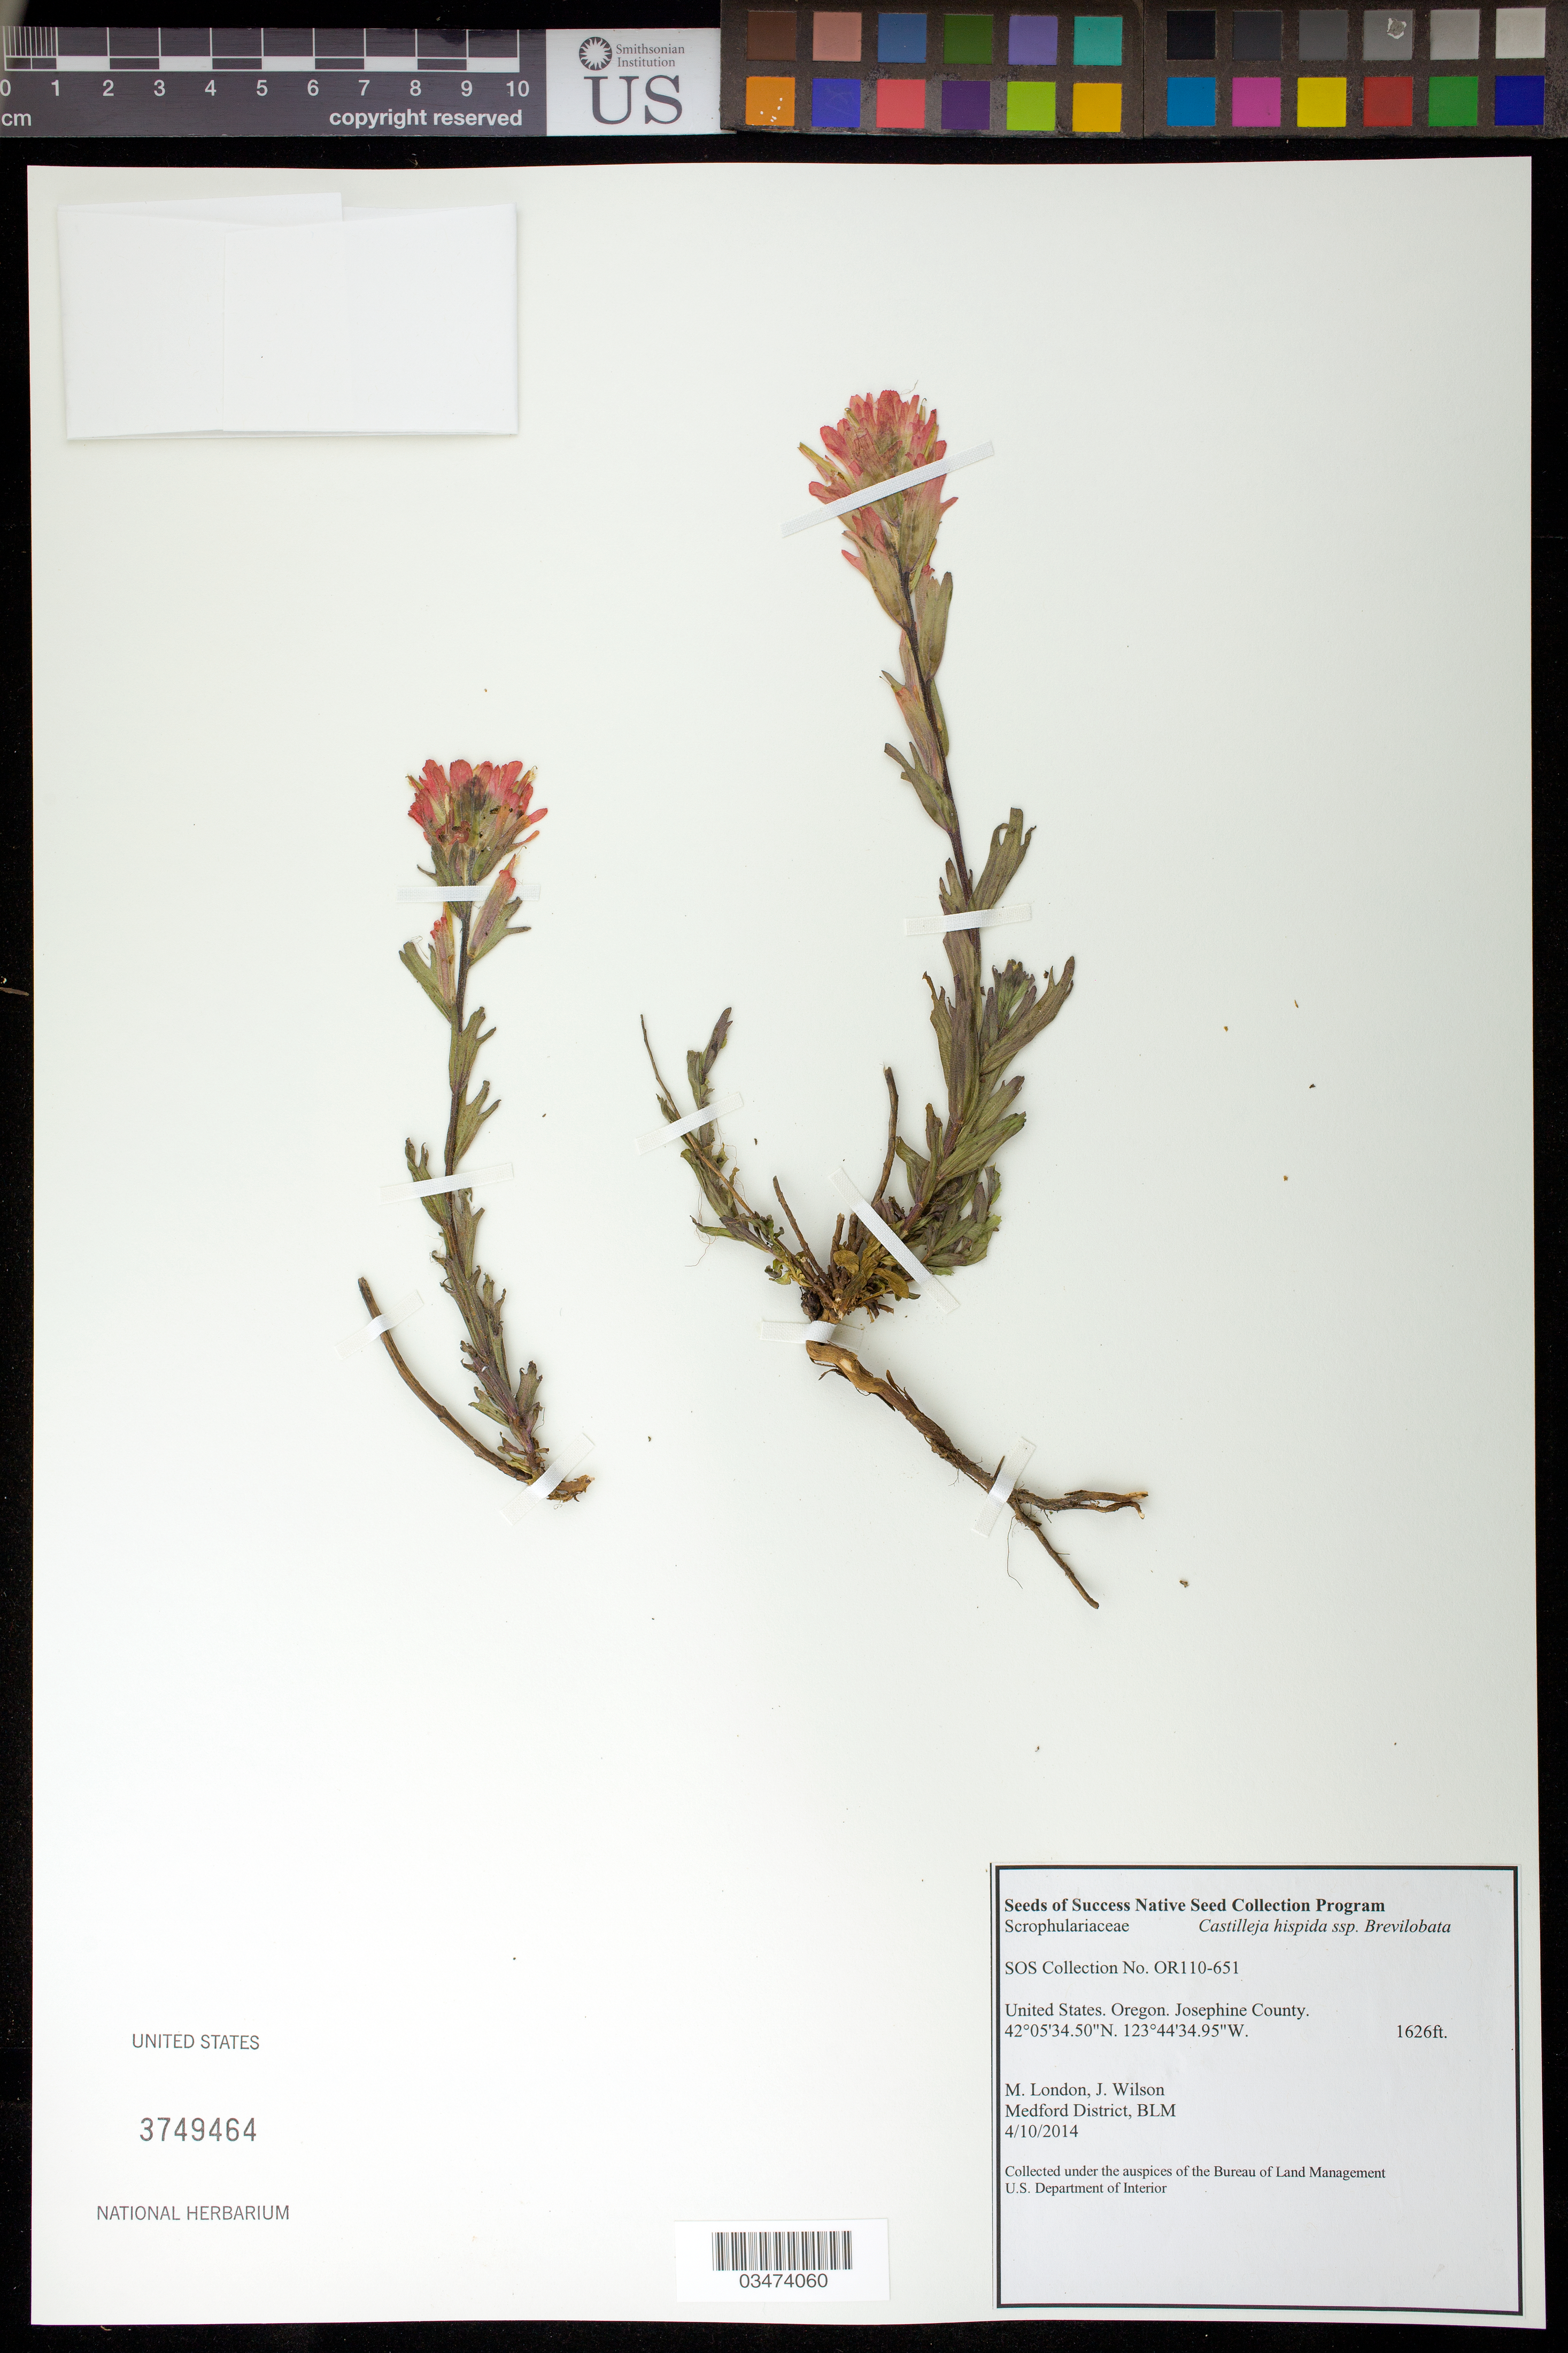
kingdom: Plantae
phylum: Tracheophyta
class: Magnoliopsida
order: Lamiales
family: Orobanchaceae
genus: Castilleja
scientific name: Castilleja hispida subsp. brevilobata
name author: (Piper) T.I. Chuang & Heckard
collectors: M. London & J. Wilson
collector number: OR110-651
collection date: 2014-04-10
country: United States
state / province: Oregon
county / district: Josephine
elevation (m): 496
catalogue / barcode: US 3749464